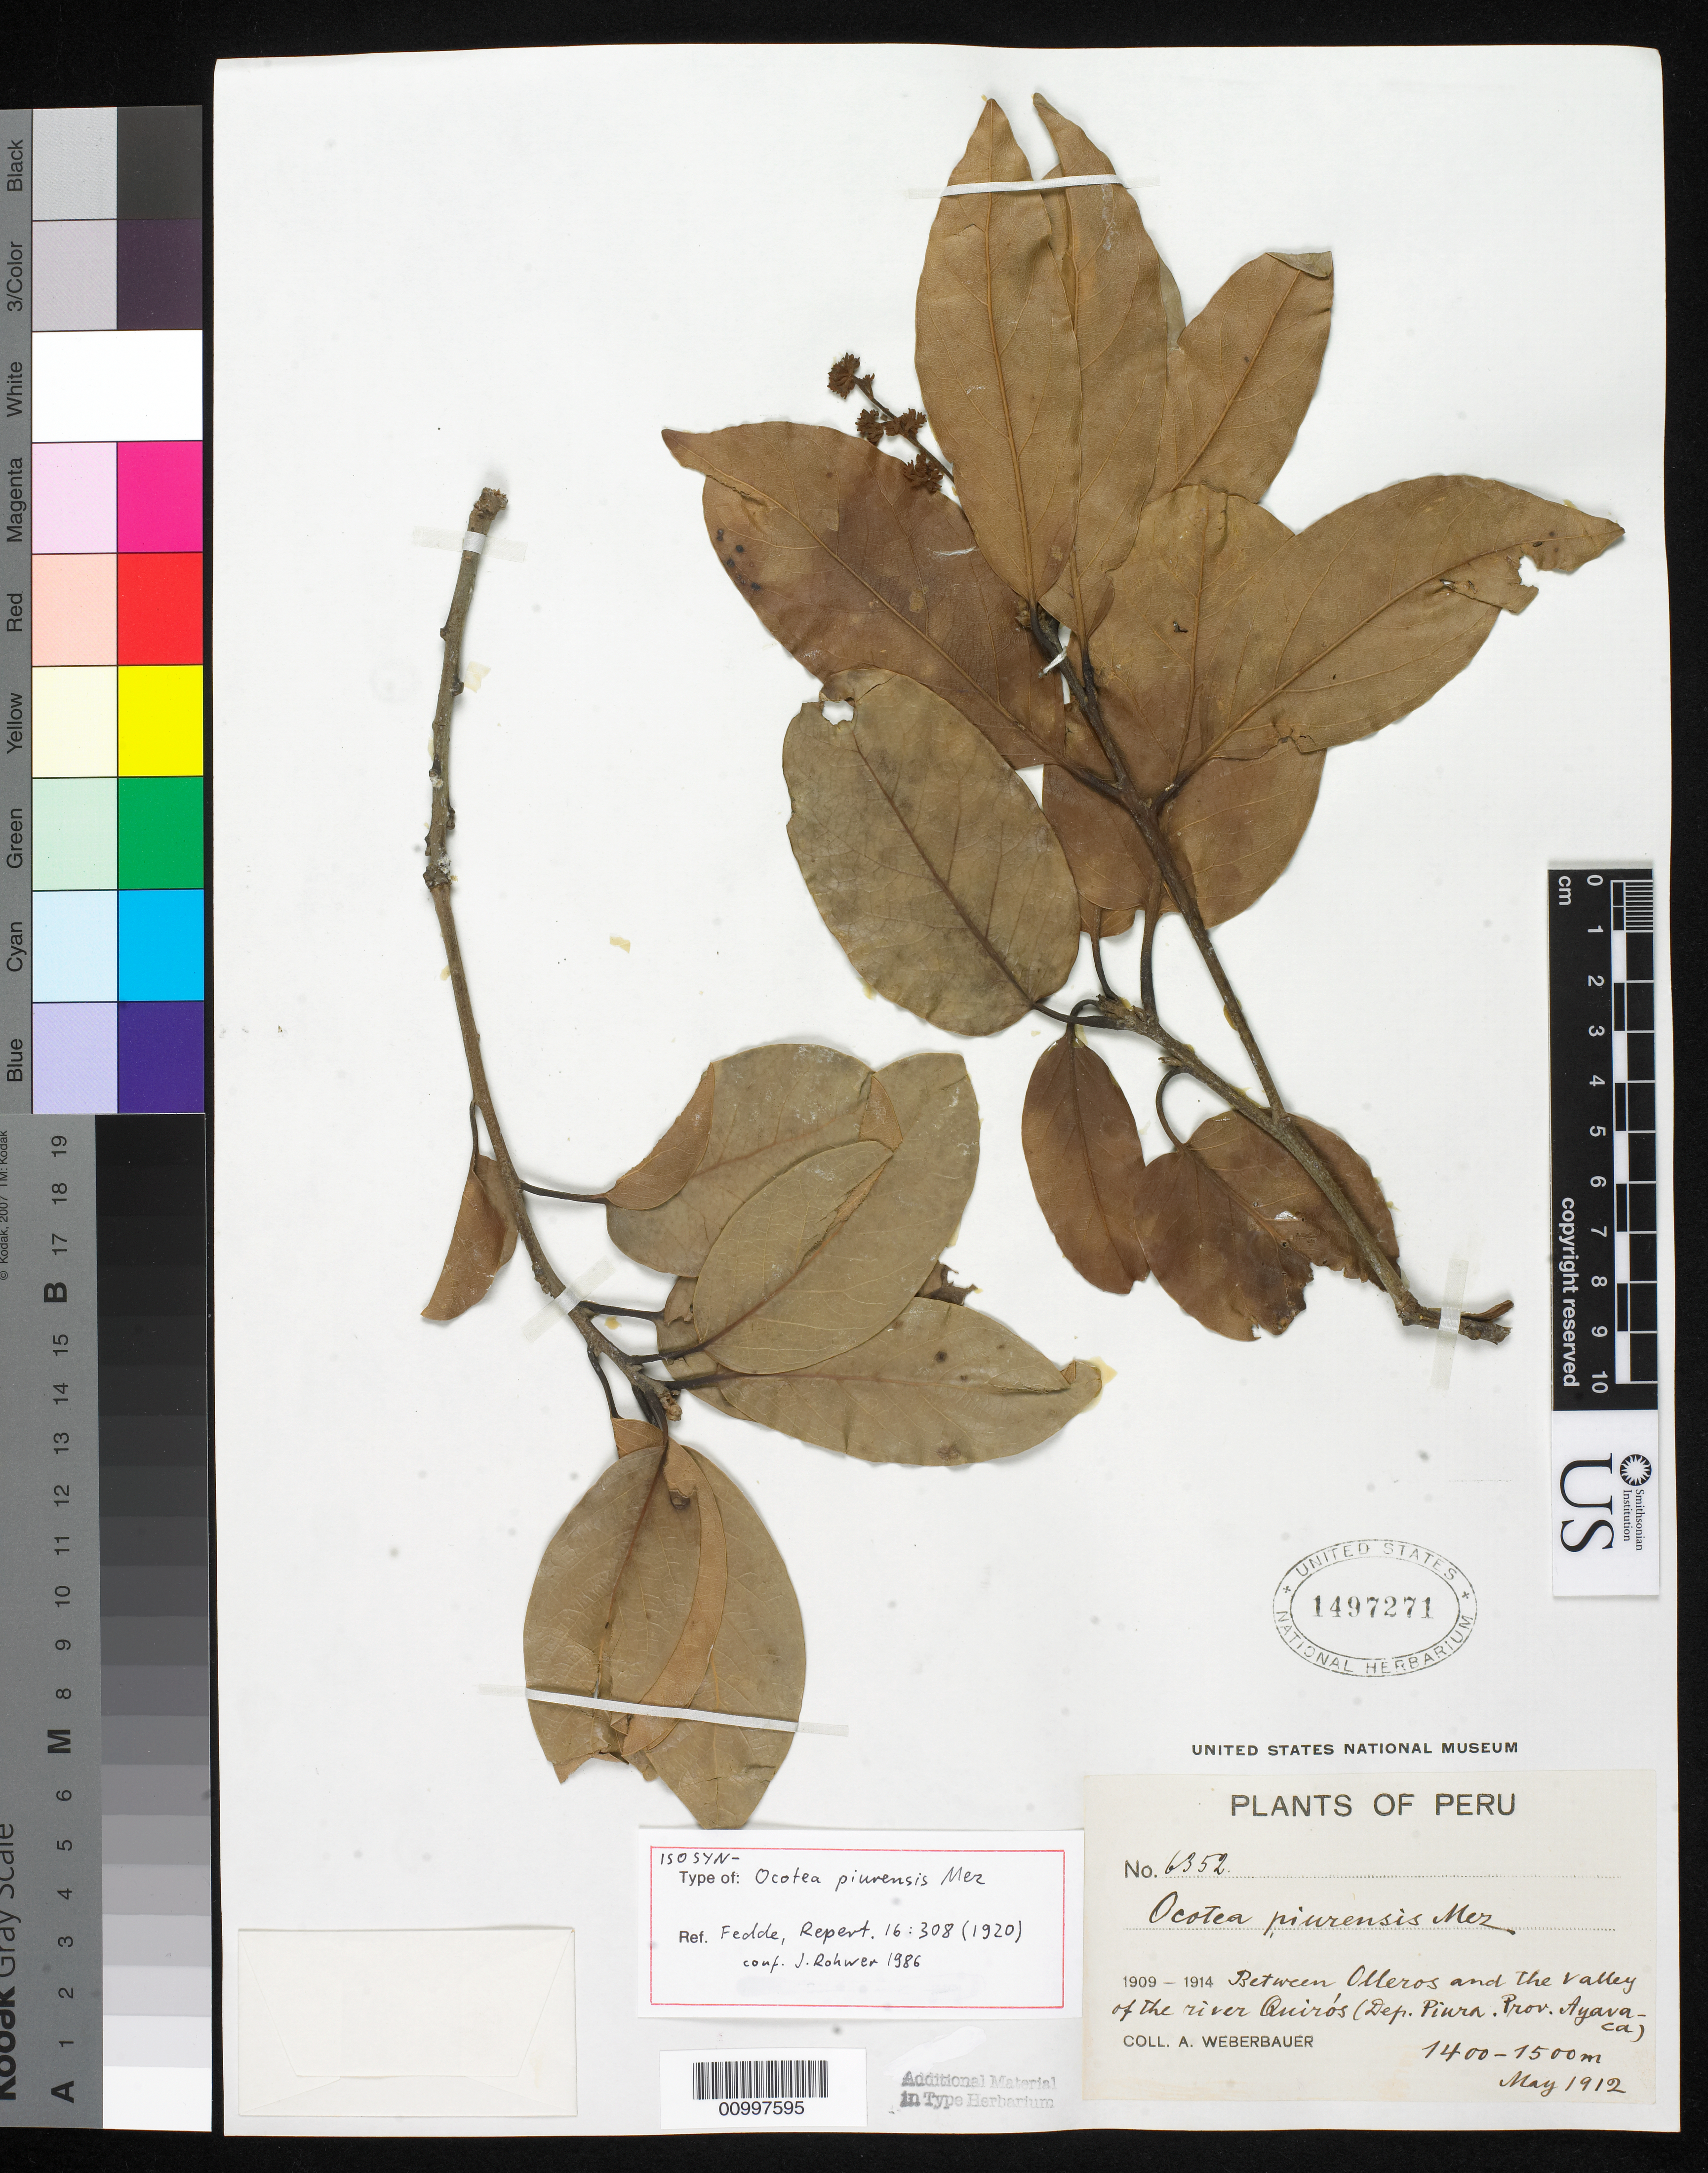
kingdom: Plantae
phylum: Tracheophyta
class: Magnoliopsida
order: Laurales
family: Lauraceae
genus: Ocotea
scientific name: Ocotea piurensis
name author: Mez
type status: Isosyntype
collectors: A. Weberbauer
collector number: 6352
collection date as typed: May 1912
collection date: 1912-05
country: Peru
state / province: Piura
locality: Between Olleros and the Valley of the river Quirós (Dep. Piura. Ayavaca).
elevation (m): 1400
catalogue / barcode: US 1497271